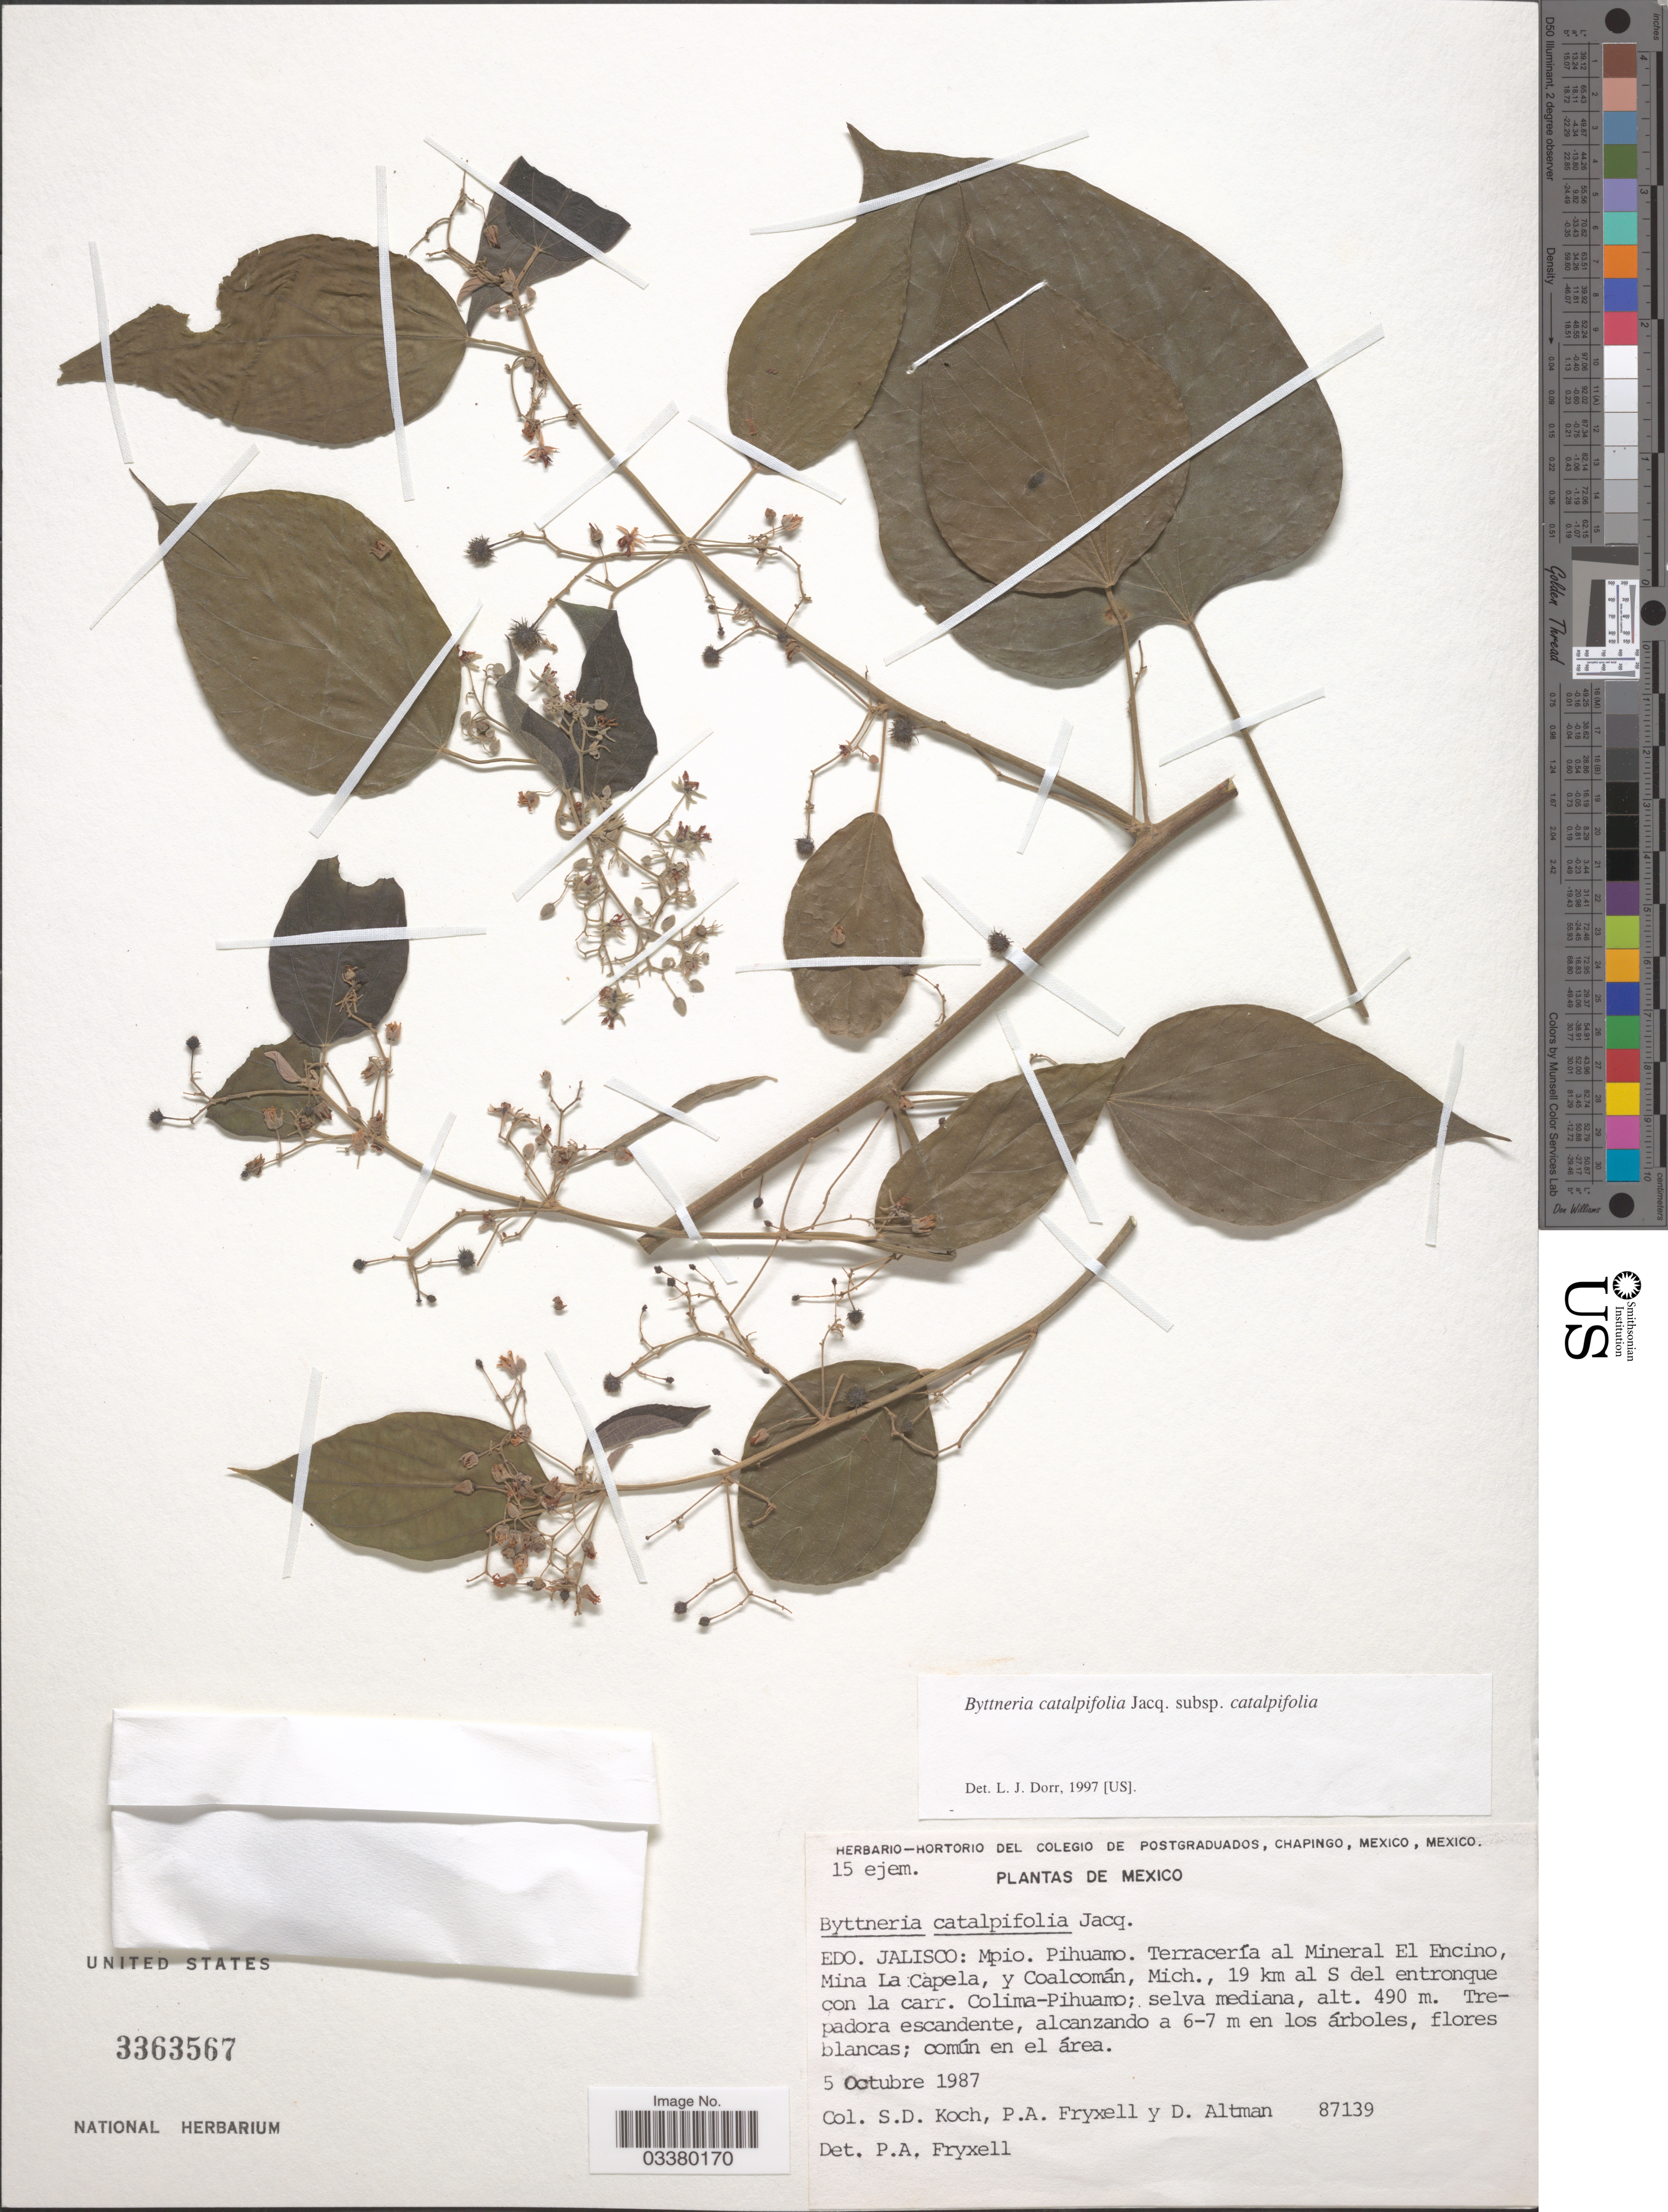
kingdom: Plantae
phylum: Tracheophyta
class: Magnoliopsida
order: Malvales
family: Malvaceae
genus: Byttneria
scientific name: Byttneria catalpifolia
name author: Jacq.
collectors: S. Koch, P. A. Fryxell & D. Altman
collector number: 87139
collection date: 1987-10-05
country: Mexico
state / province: Jalisco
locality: Mpio. Pihuamp. Terracería al Mineral El Encino, Mina La Capela, y Coalcomán, Mich., 19 km al S del entronque con la carr. Colima-Pihuamo.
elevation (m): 490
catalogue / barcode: US 3363567